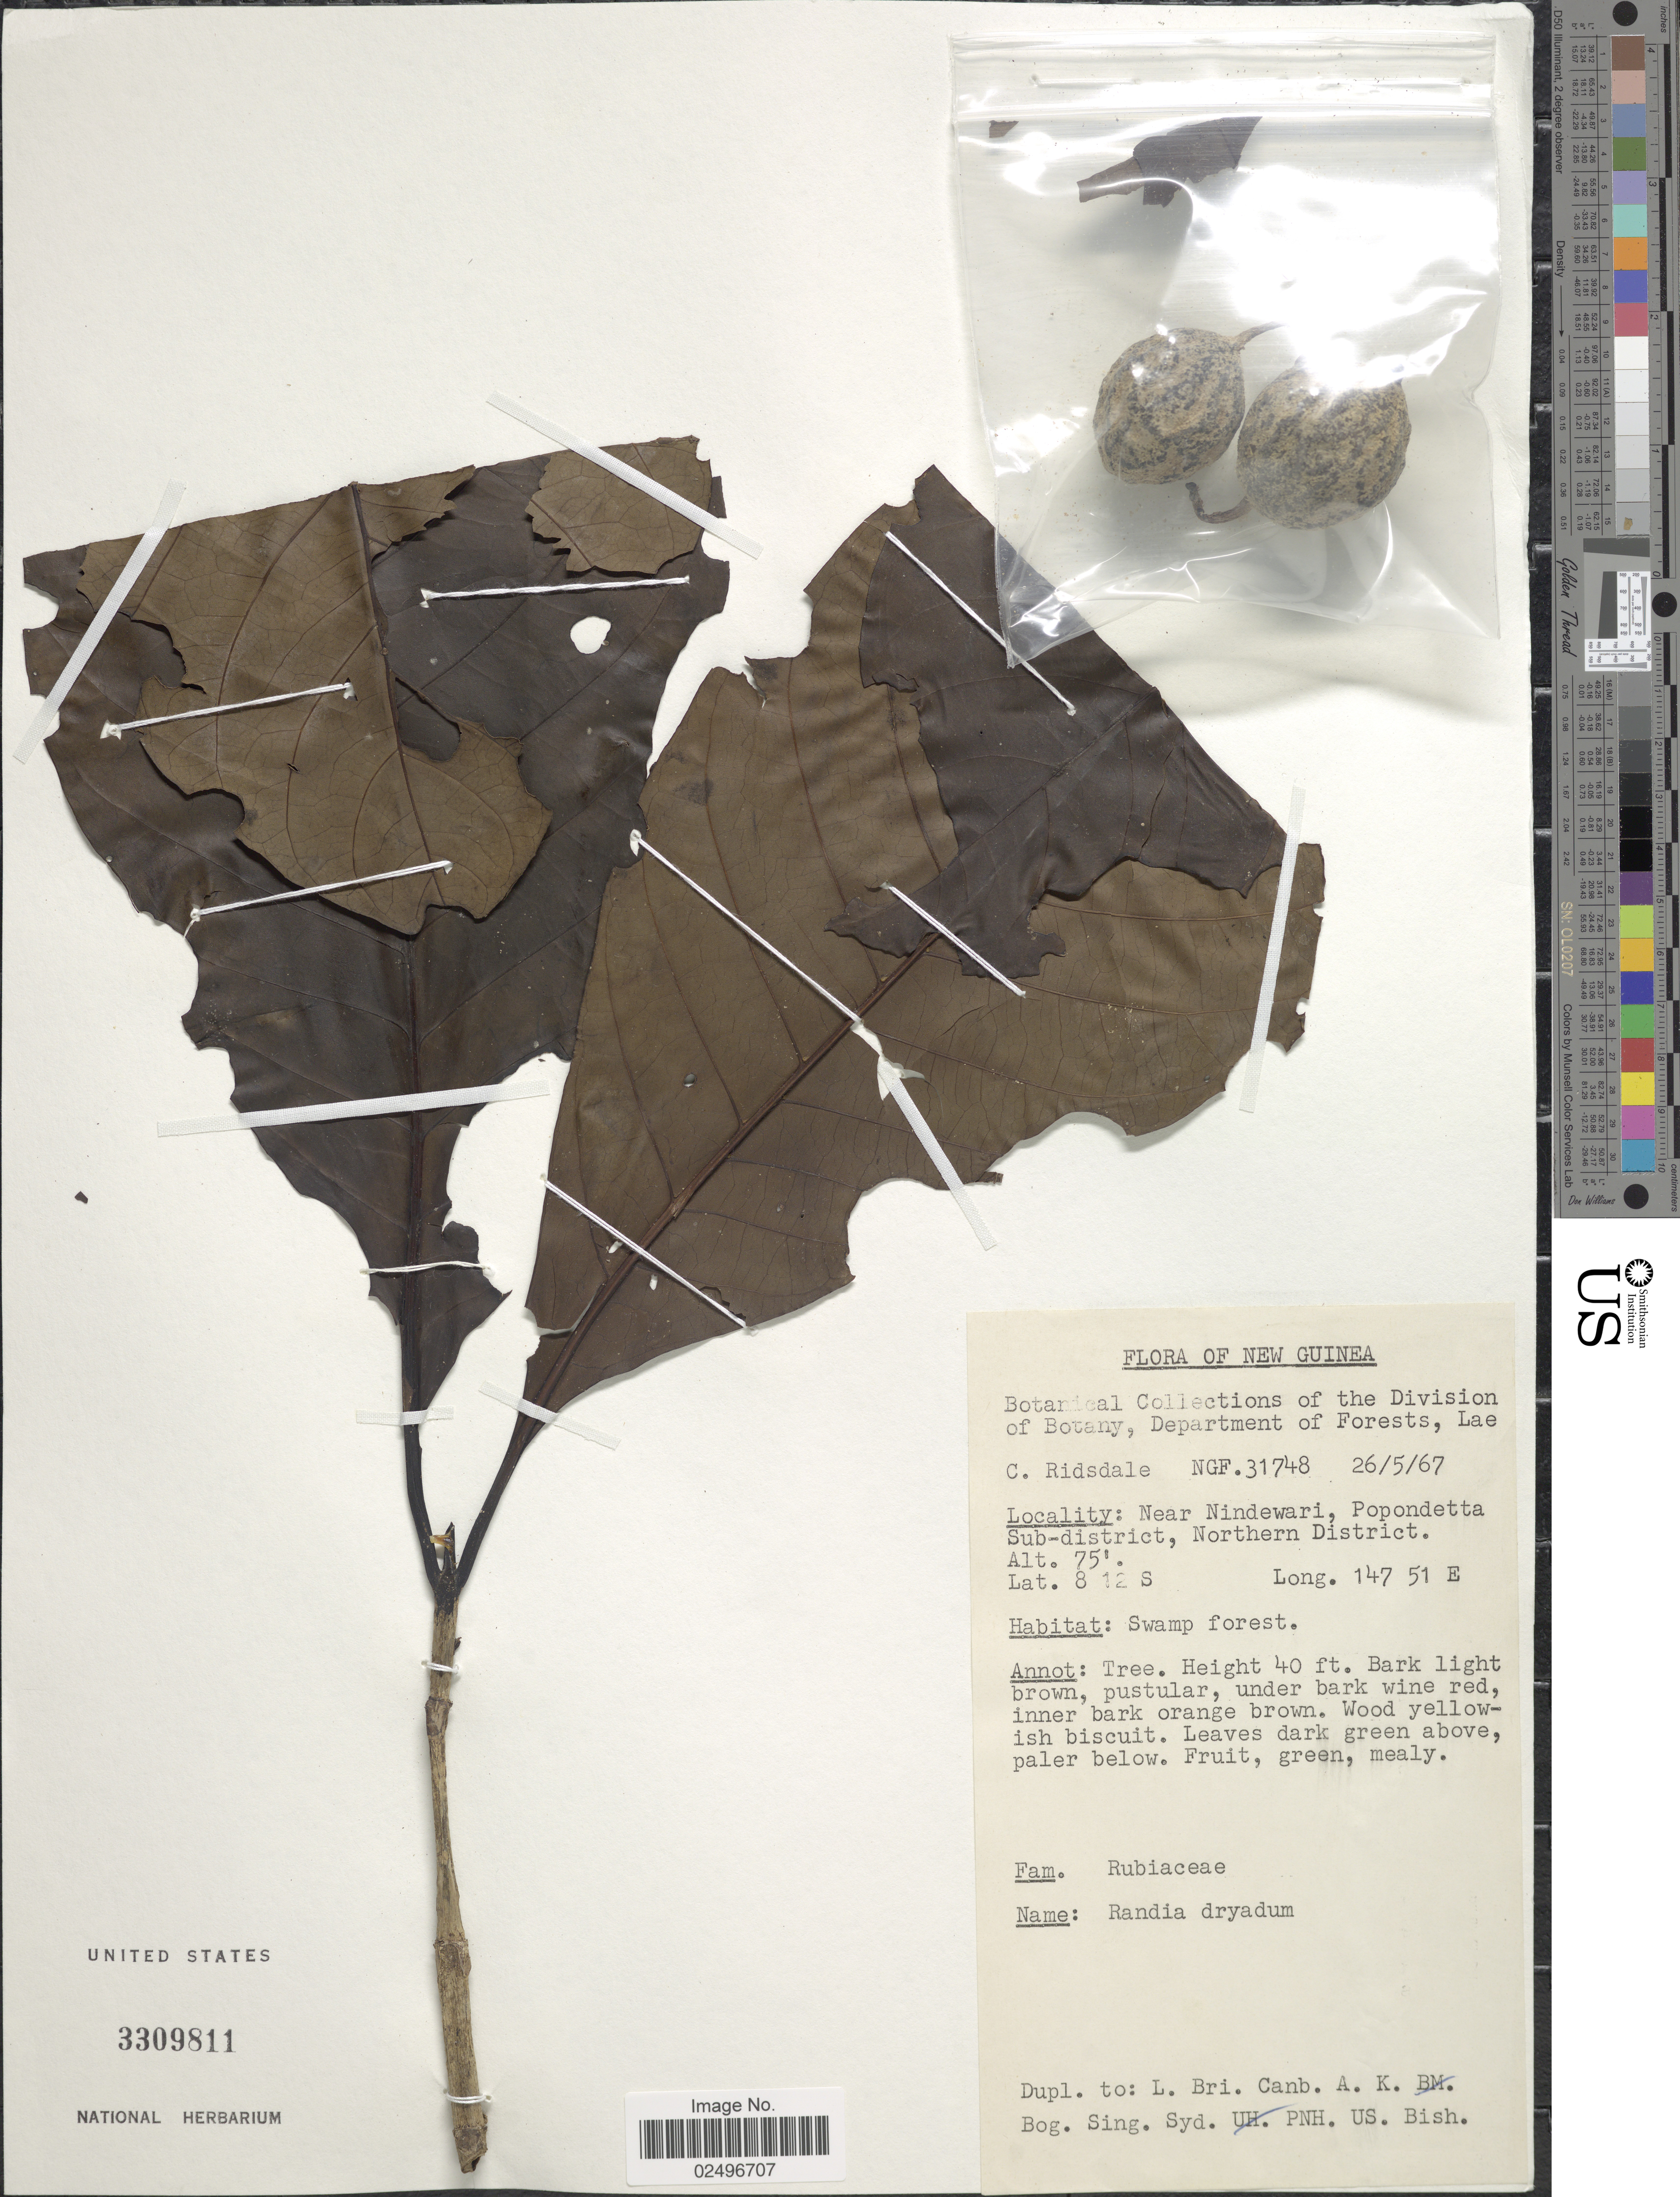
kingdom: Plantae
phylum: Tracheophyta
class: Magnoliopsida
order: Gentianales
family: Rubiaceae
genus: Atractocarpus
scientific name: Atractocarpus macarthurii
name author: (F. Muell.) Puttock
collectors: C. E. Ridsdale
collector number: NGF31748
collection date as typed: Transcribed d/m/y: 26/5/67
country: Papua New Guinea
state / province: Northern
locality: New Guinea. Near Nindewari, Popndetta Sub-district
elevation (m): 23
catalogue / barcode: US 3309811